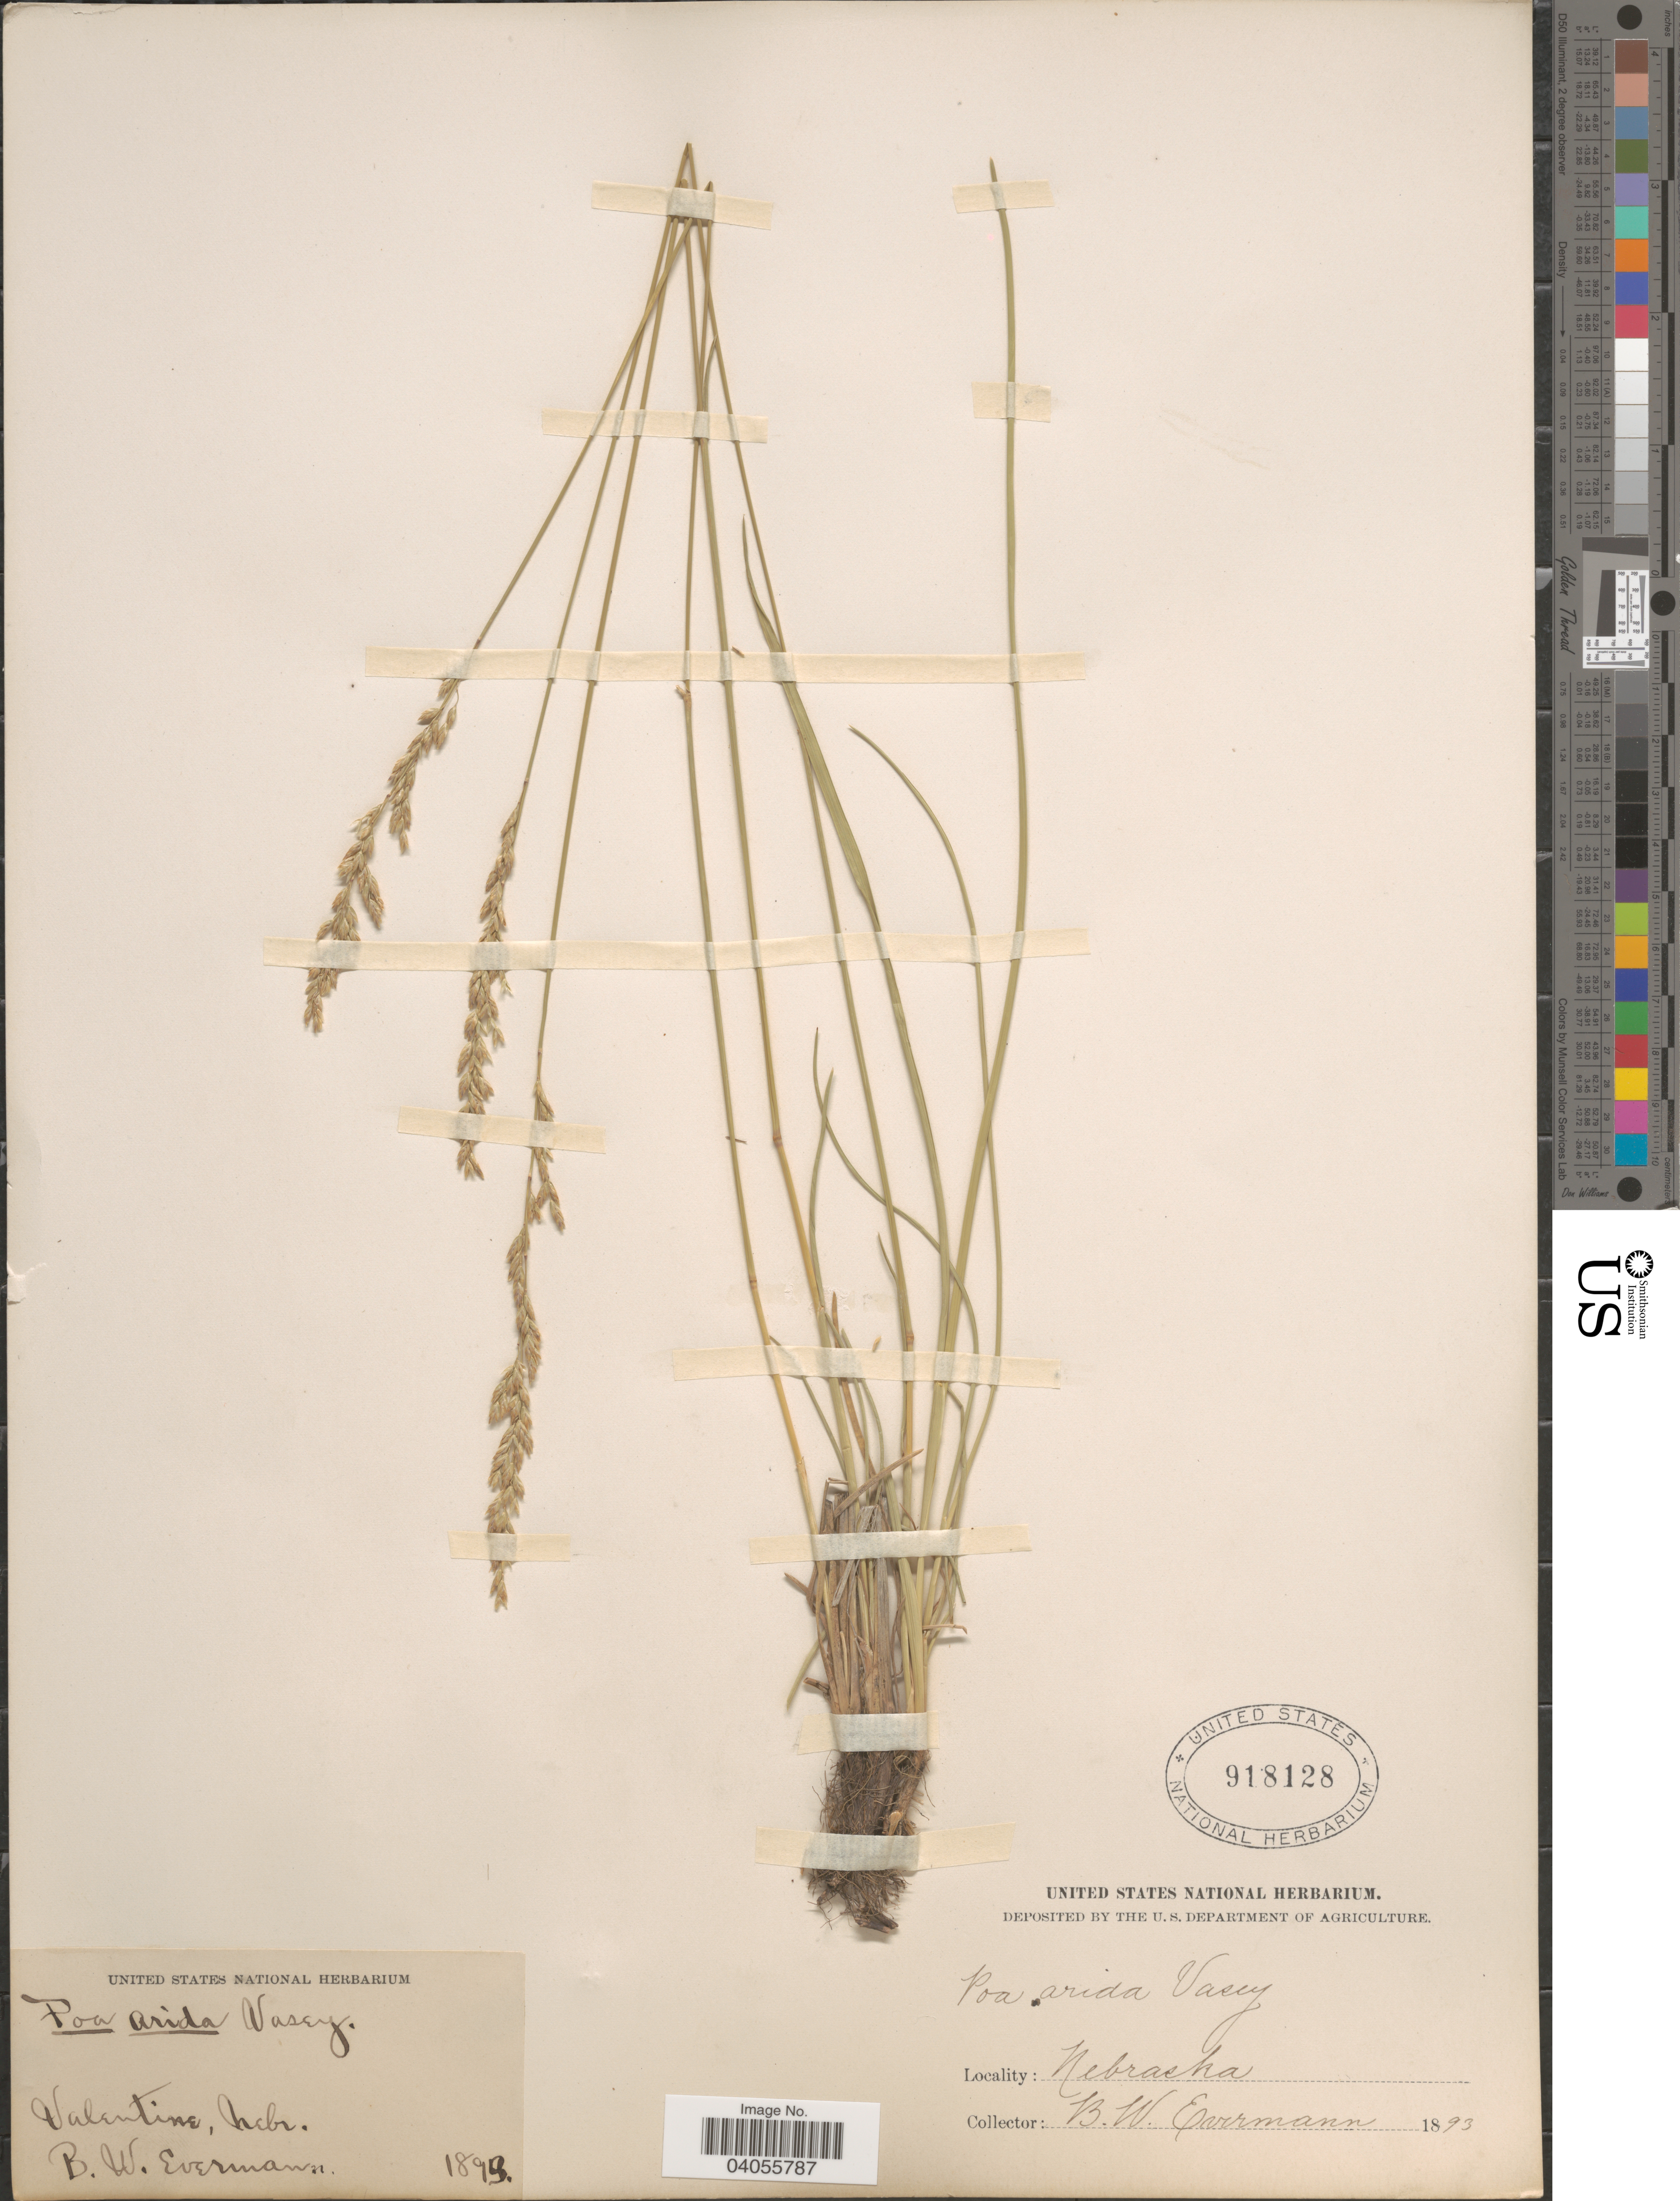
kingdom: Plantae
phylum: Tracheophyta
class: Liliopsida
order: Poales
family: Poaceae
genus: Poa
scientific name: Poa arida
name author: Vasey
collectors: B. W. Evermann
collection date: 1893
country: United States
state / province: Nebraska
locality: Valentine.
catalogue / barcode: US 918128